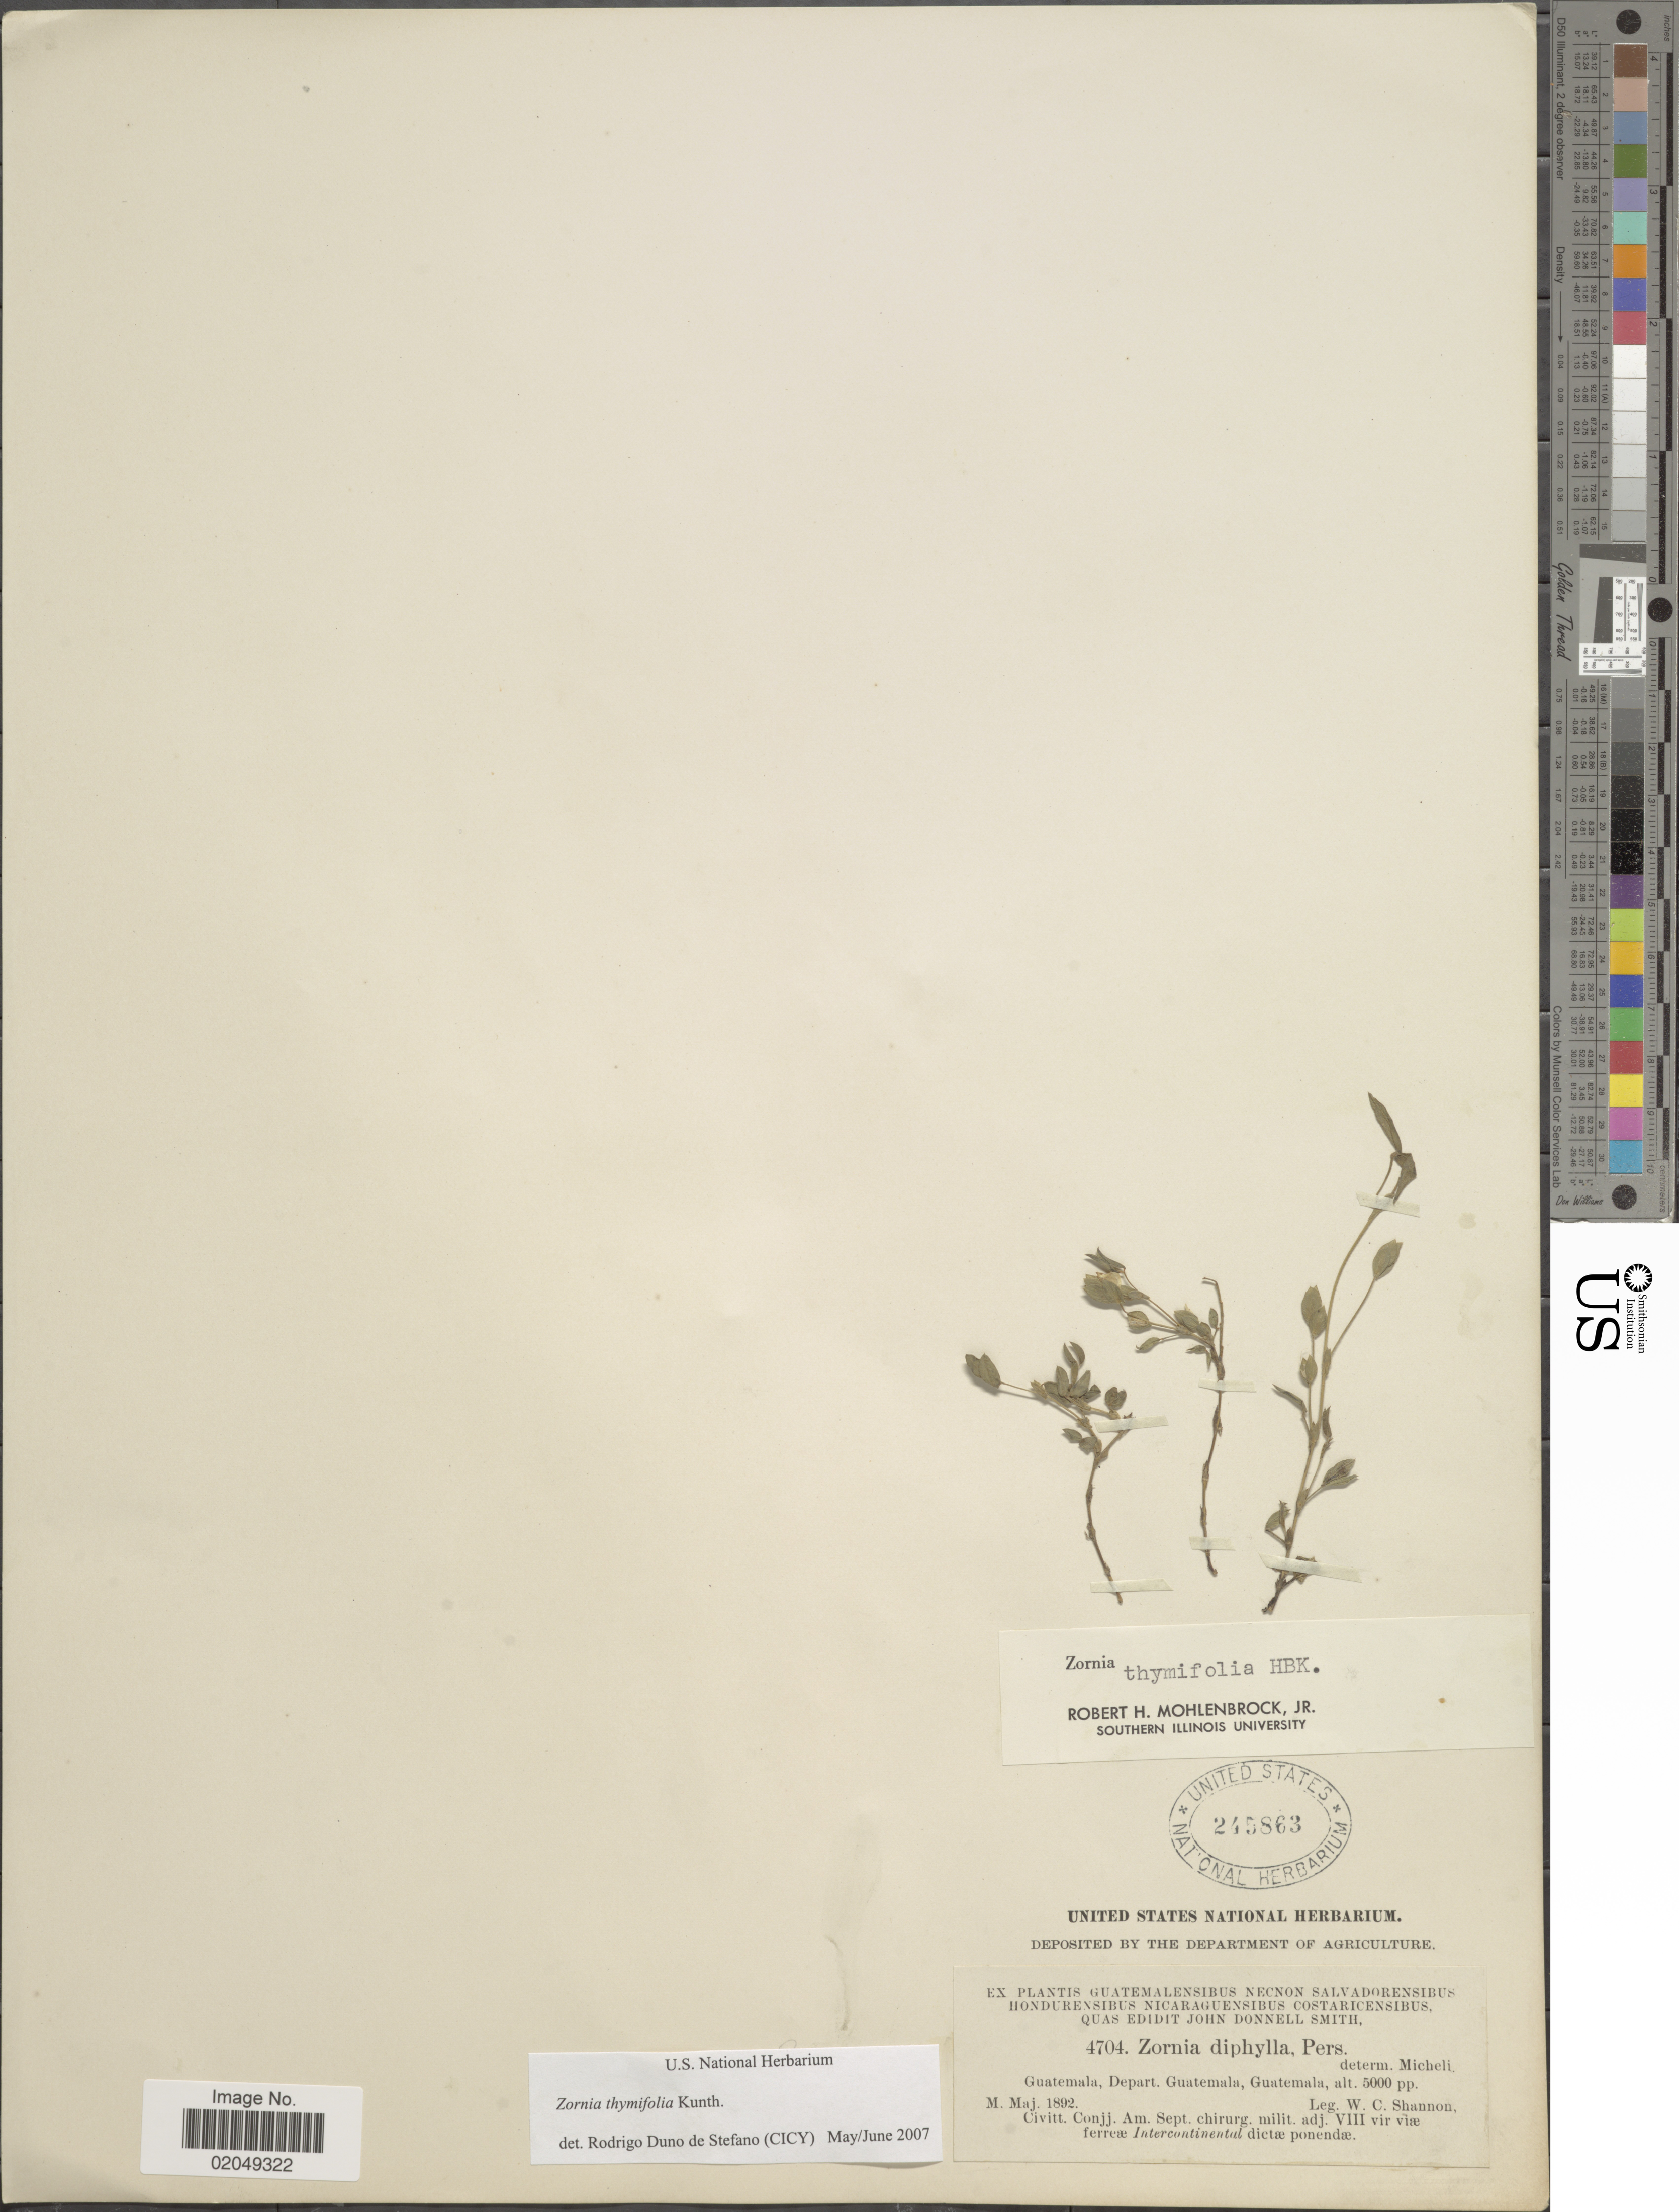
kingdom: Plantae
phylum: Tracheophyta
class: Magnoliopsida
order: Fabales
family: Fabaceae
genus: Zornia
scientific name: Zornia thymifolia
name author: Kunth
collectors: W. C. Shannon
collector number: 4704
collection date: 1892-05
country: Guatemala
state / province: Guatemala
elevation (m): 1524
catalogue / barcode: US 245863